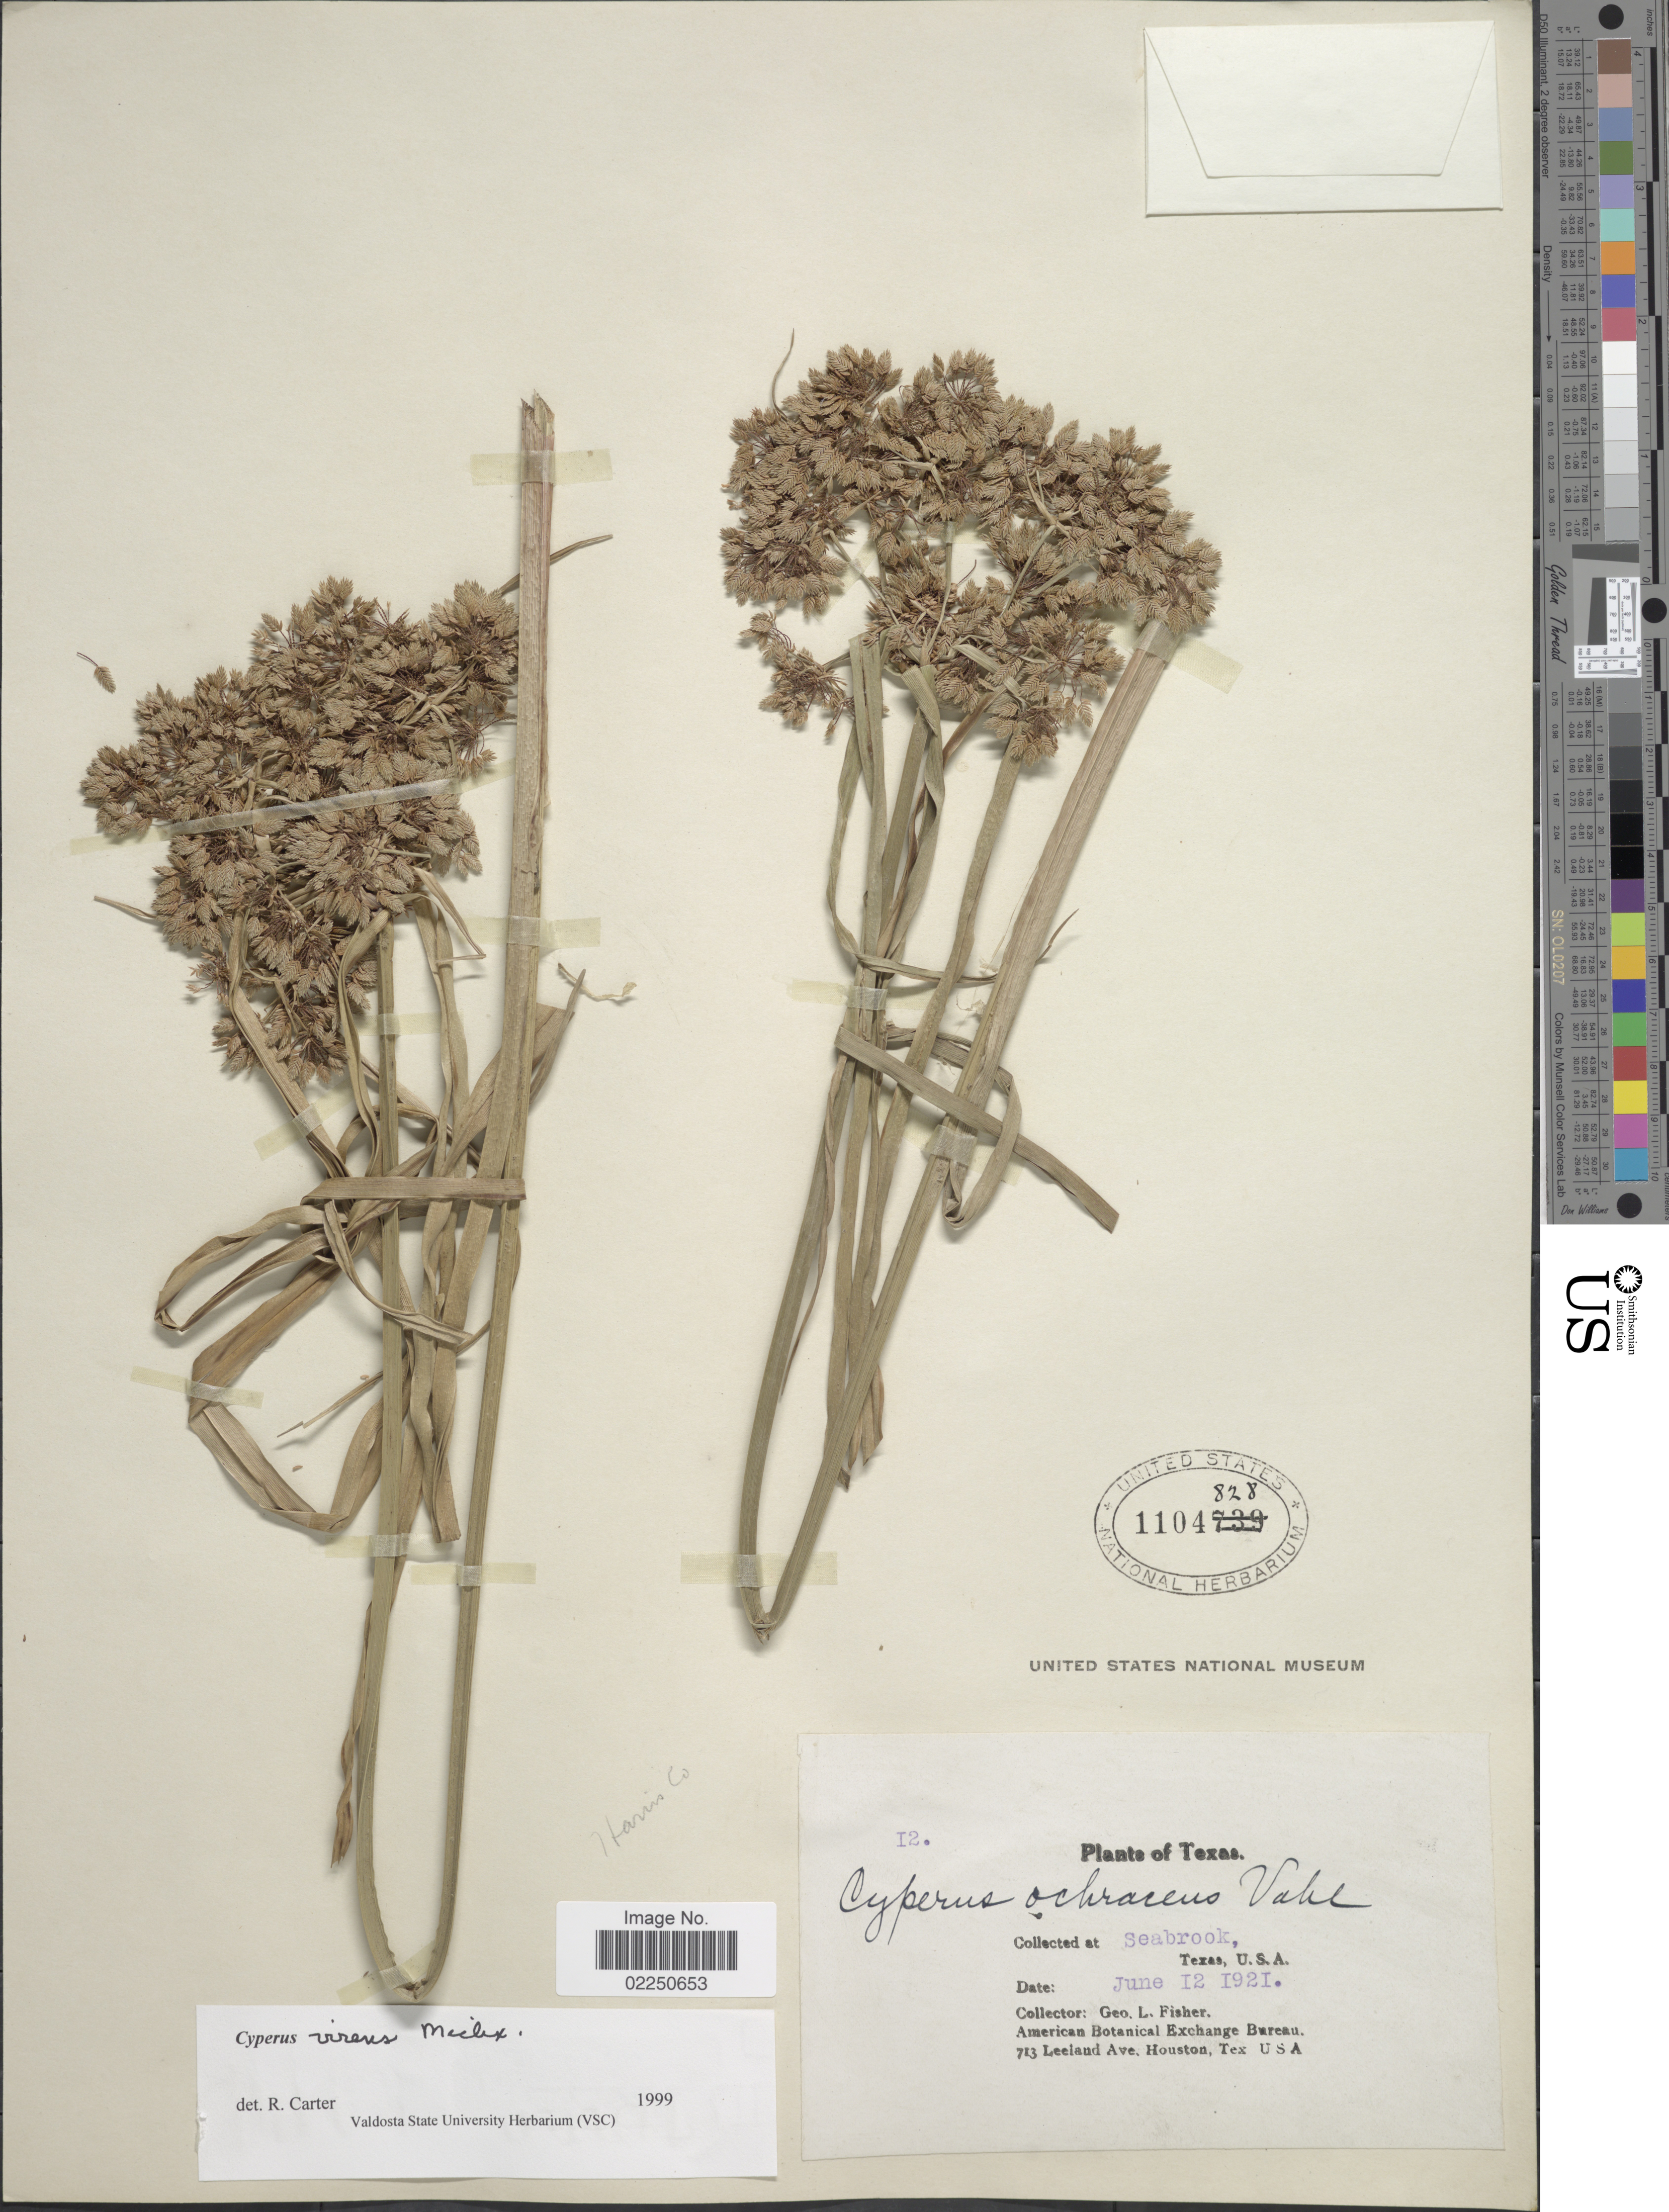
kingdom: Plantae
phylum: Tracheophyta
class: Liliopsida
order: Poales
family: Cyperaceae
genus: Cyperus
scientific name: Cyperus virens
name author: Michx.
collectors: G. L. Fisher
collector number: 12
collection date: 1921-06-12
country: United States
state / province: Texas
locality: Seabrook, Texas, U.S.A.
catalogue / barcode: US 1104828